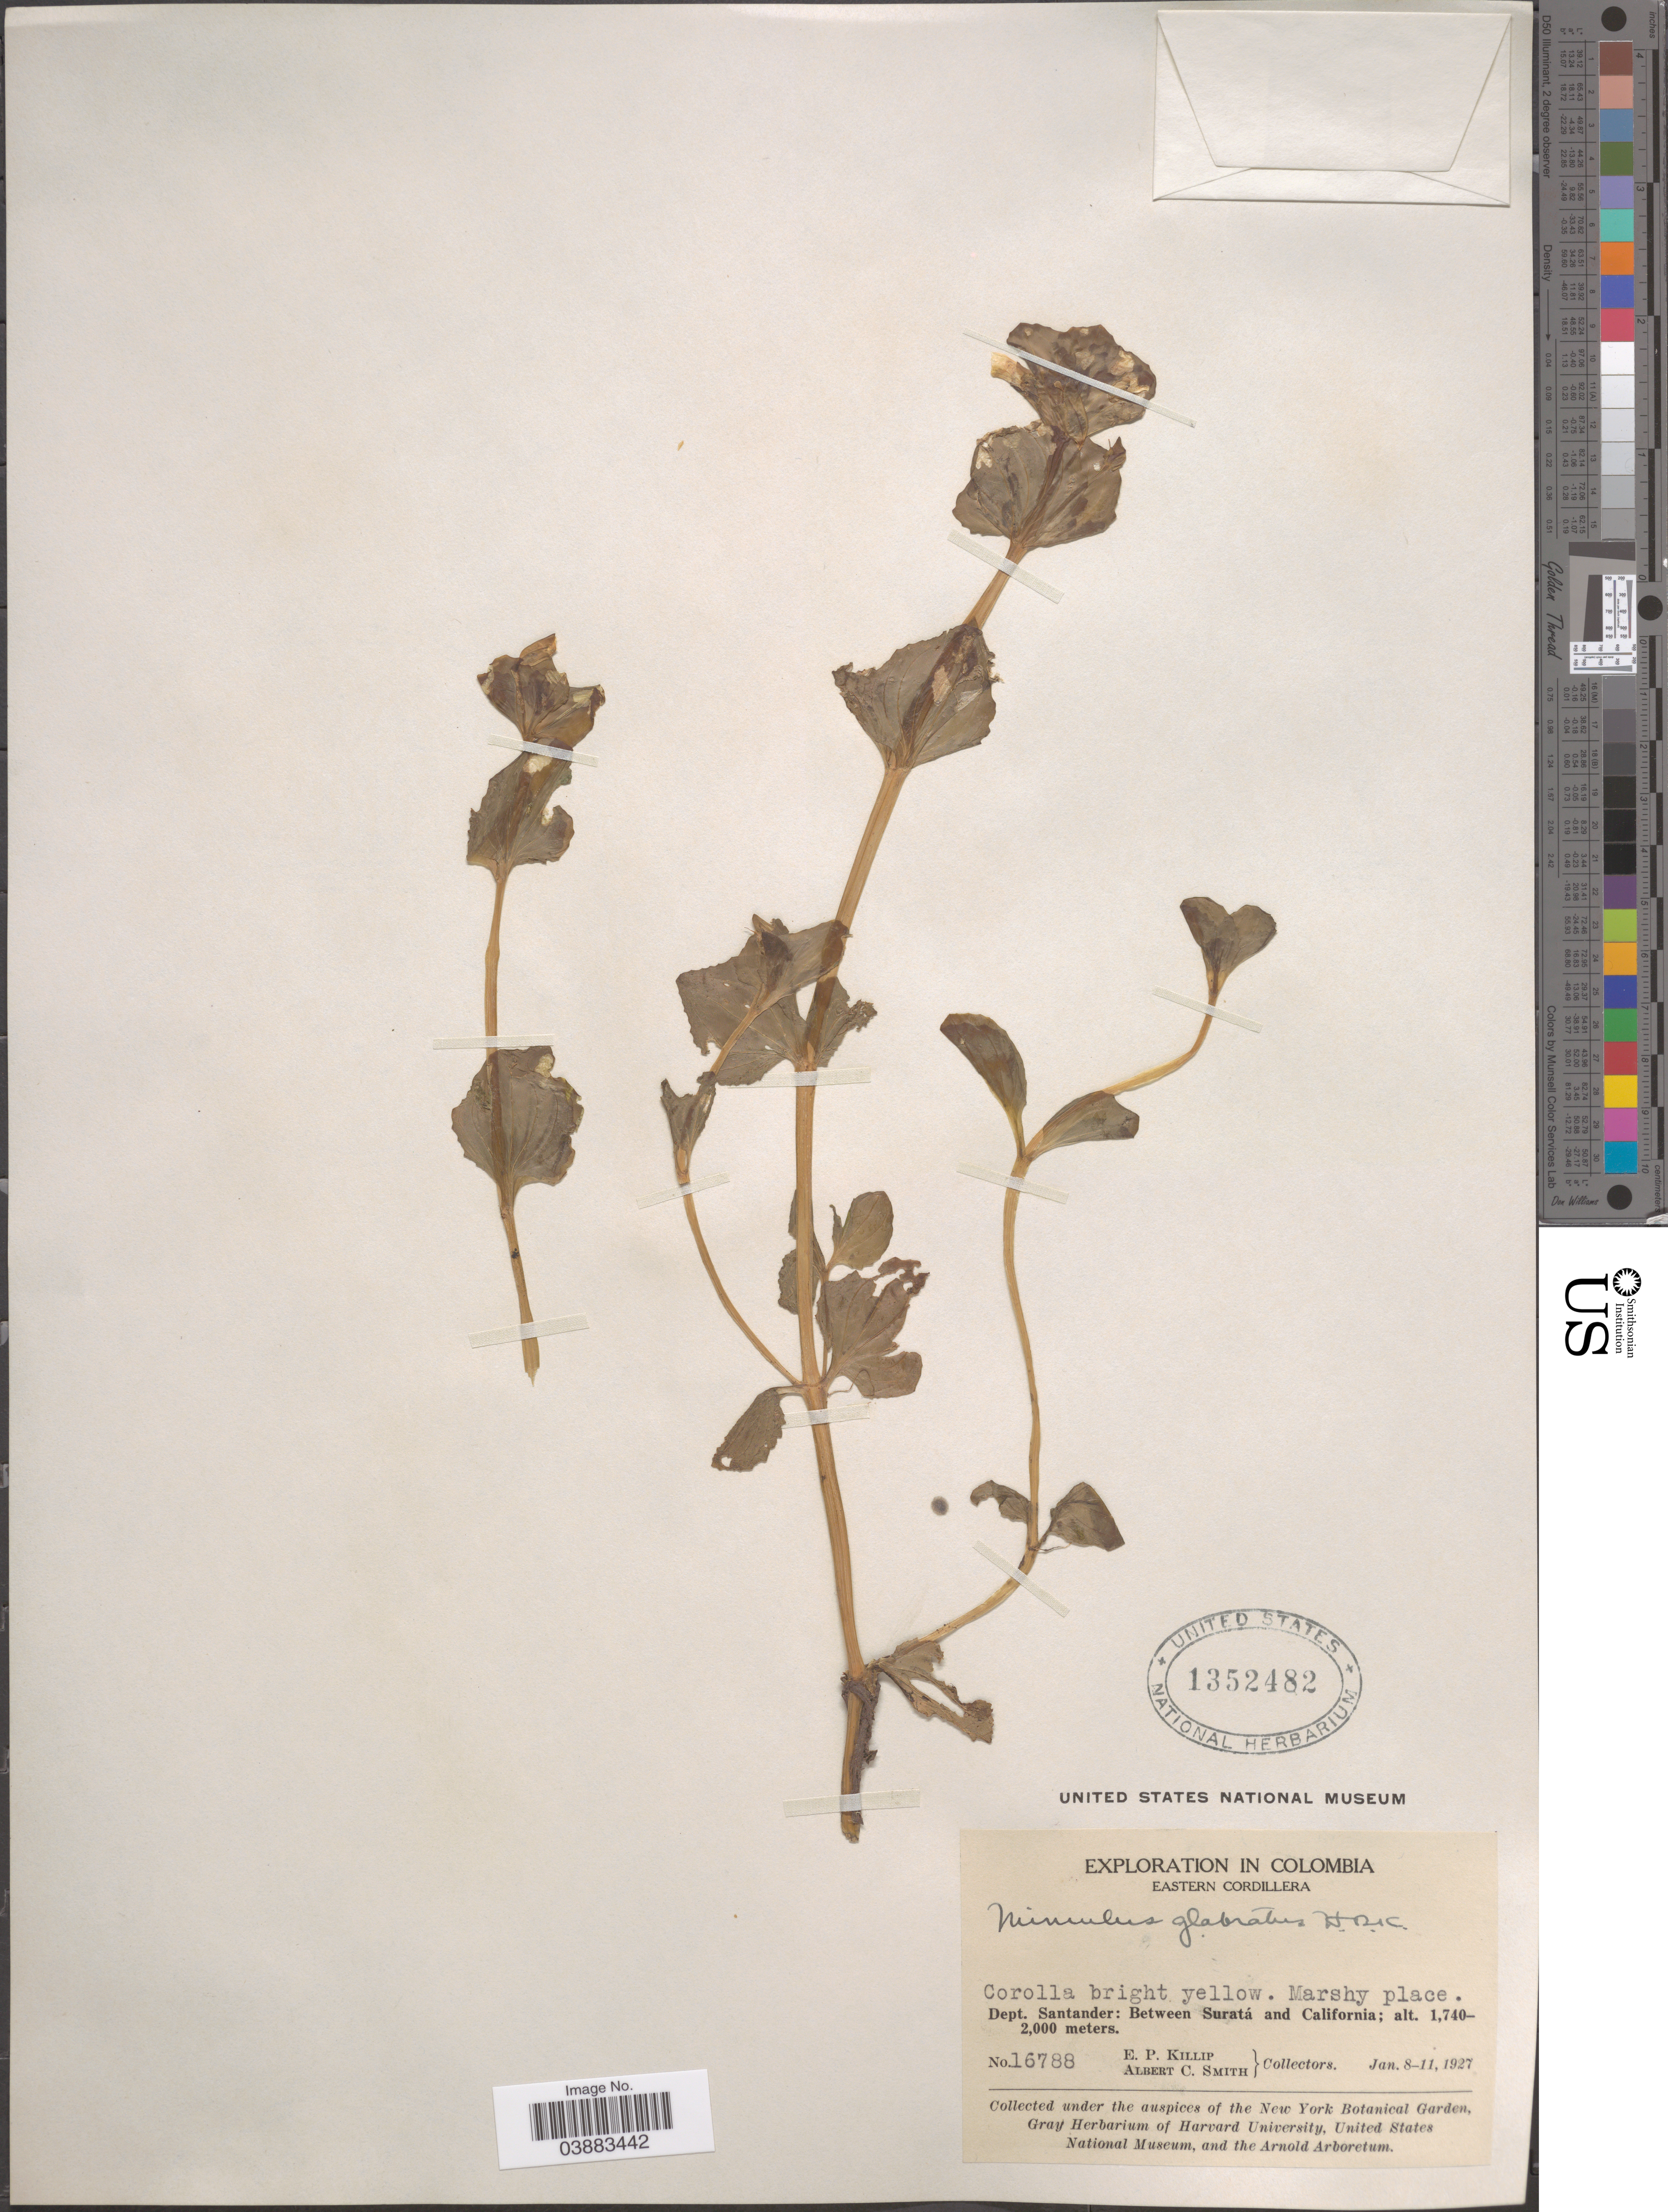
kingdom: Plantae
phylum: Tracheophyta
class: Magnoliopsida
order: Lamiales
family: Phrymaceae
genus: Mimulus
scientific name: Mimulus glabratus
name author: Kunth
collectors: E. P. Killip & A. C. Smith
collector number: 16788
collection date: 1927-01-08/1927-01-11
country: Colombia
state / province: Santander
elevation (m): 1740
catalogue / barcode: US 1352482